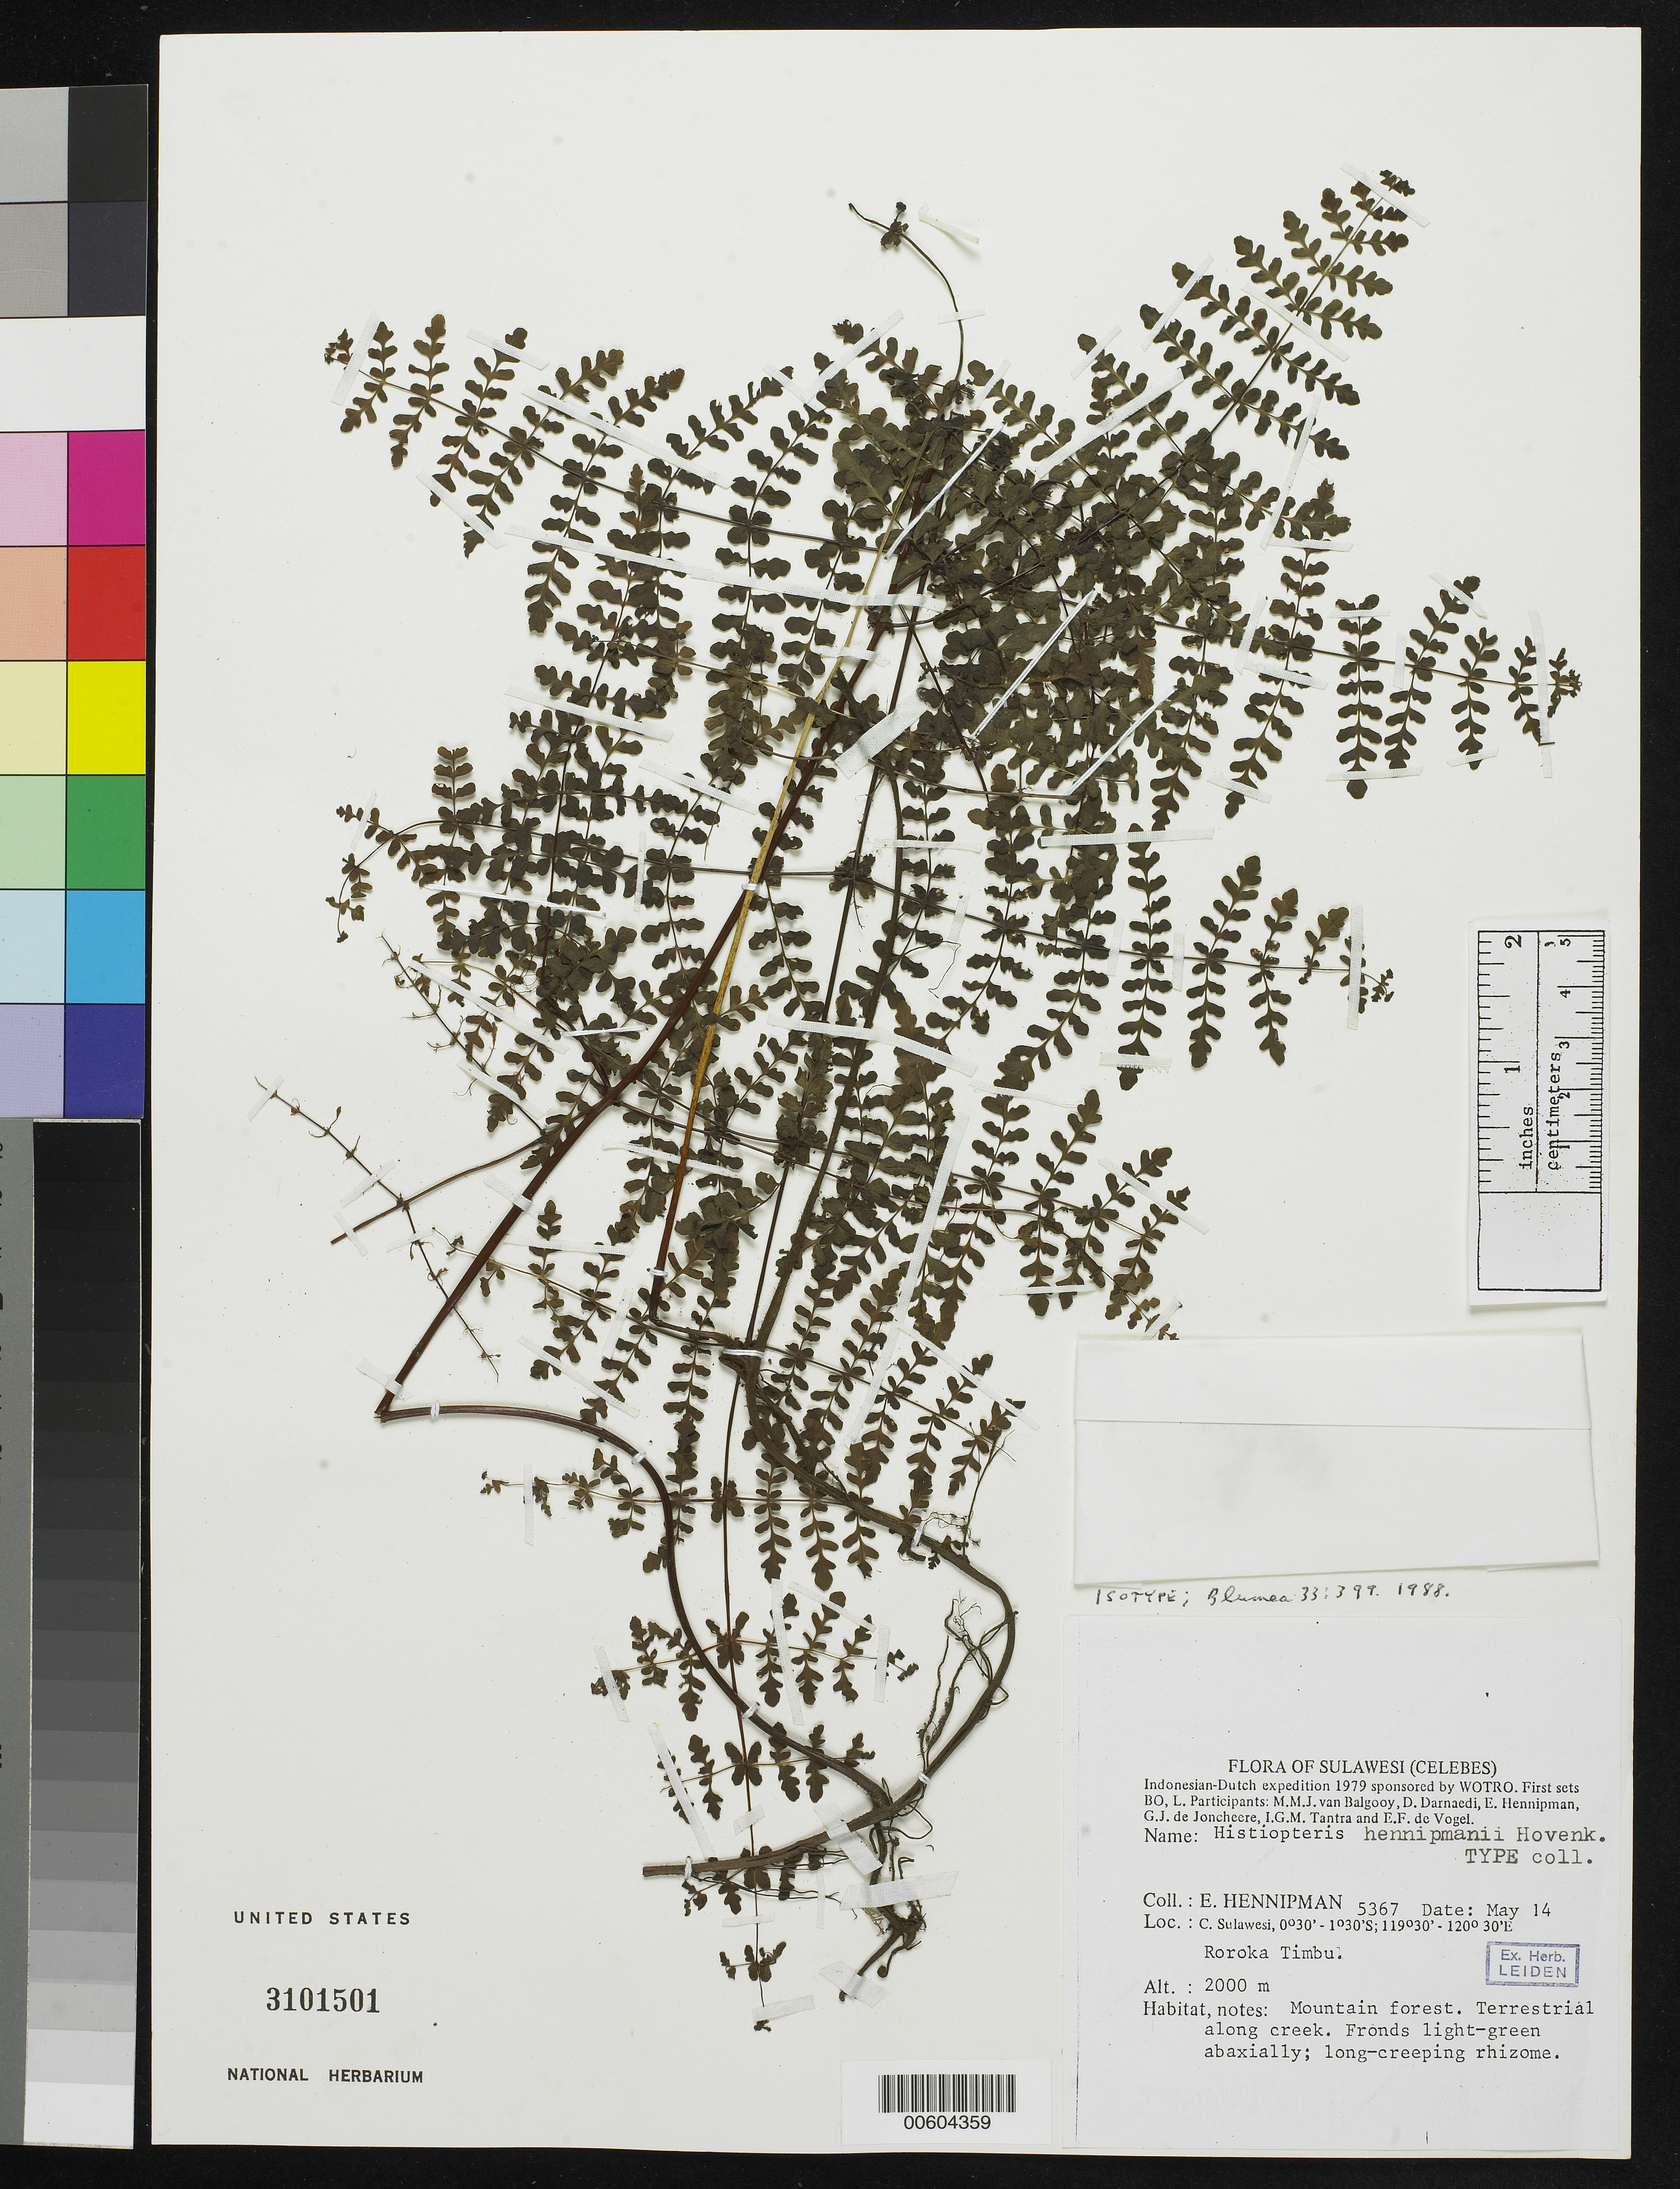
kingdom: Plantae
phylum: Tracheophyta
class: Polypodiopsida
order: Polypodiales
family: Dennstaedtiaceae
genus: Histiopteris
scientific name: Histiopteris hennipmanii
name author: Hovenkamp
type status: Isotype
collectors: E. Hennipman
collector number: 5367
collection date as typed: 14 May 1979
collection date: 1979-05-14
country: Indonesia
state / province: Sulawesi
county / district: Sulawesi Tengah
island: Sulawesi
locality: Roroka Timbu.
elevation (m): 2000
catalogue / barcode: US 3101501